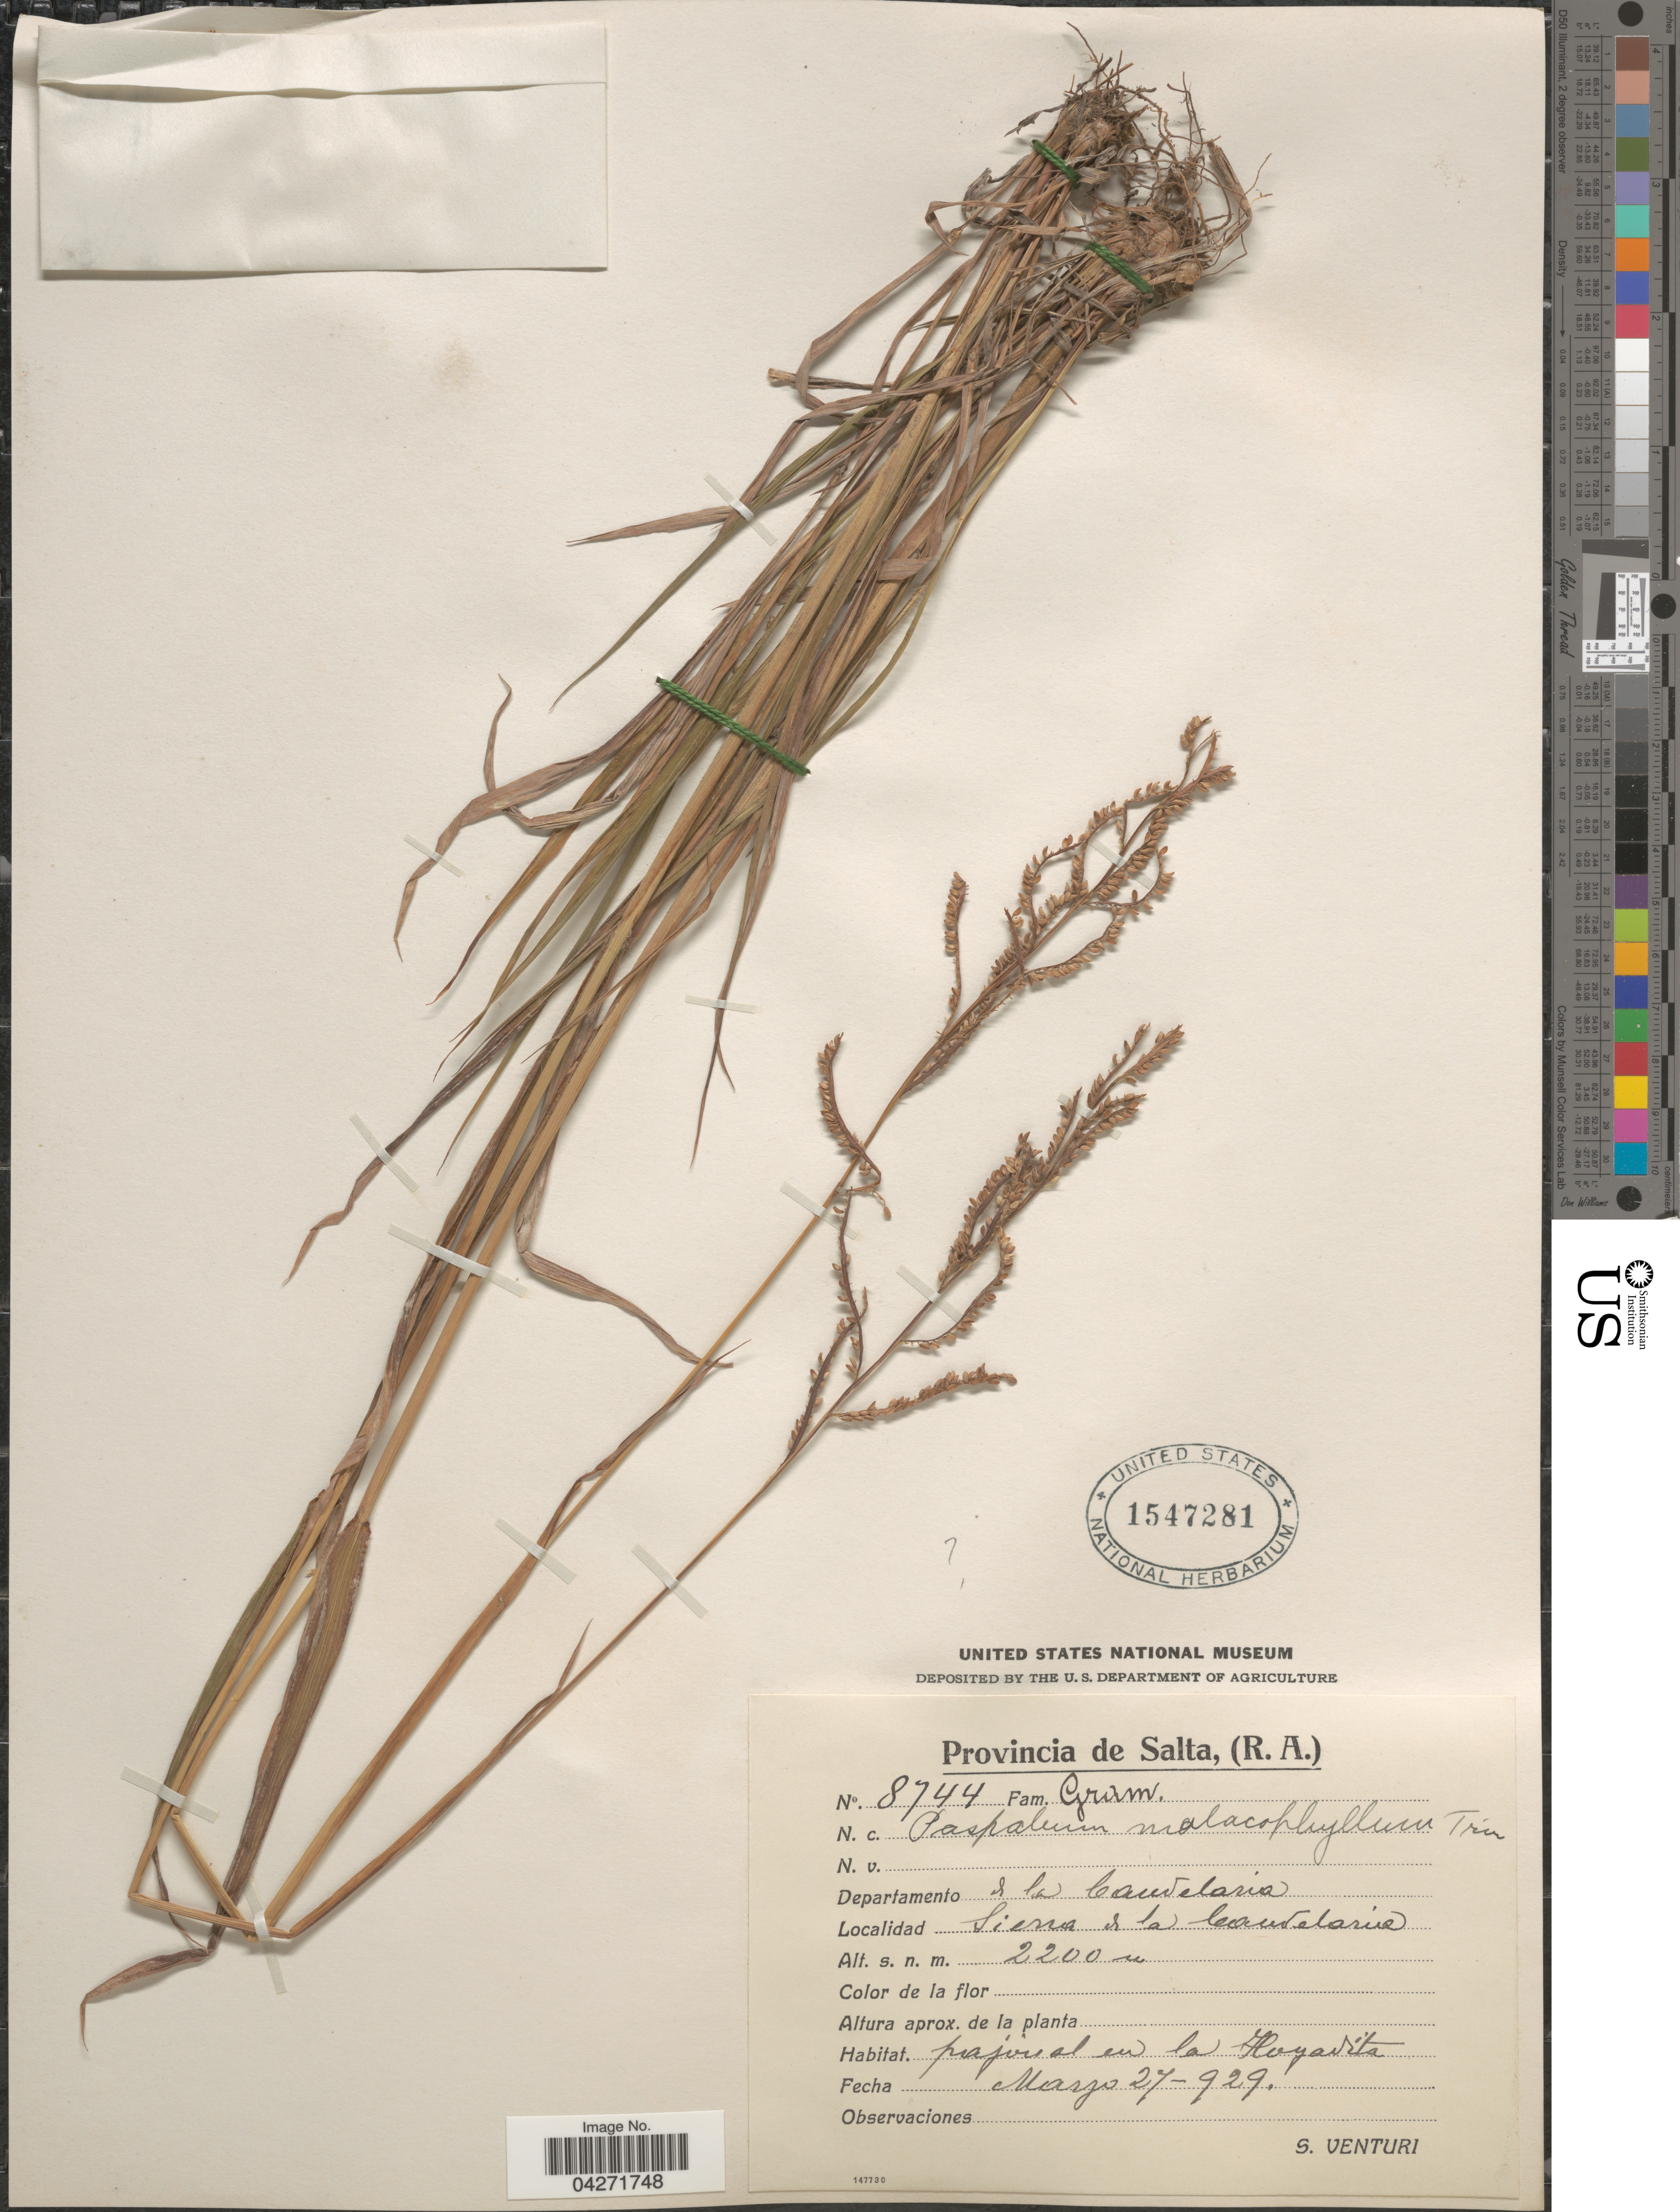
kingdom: Plantae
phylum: Tracheophyta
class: Liliopsida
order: Poales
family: Poaceae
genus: Paspalum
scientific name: Paspalum malacophyllum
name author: Trin.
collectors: S. Venturi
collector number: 8744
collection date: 1929-03-27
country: Argentina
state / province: Salta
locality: Departamento de la Candelaria. Sierra de la Candelaria.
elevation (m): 2200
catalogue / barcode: US 1547281